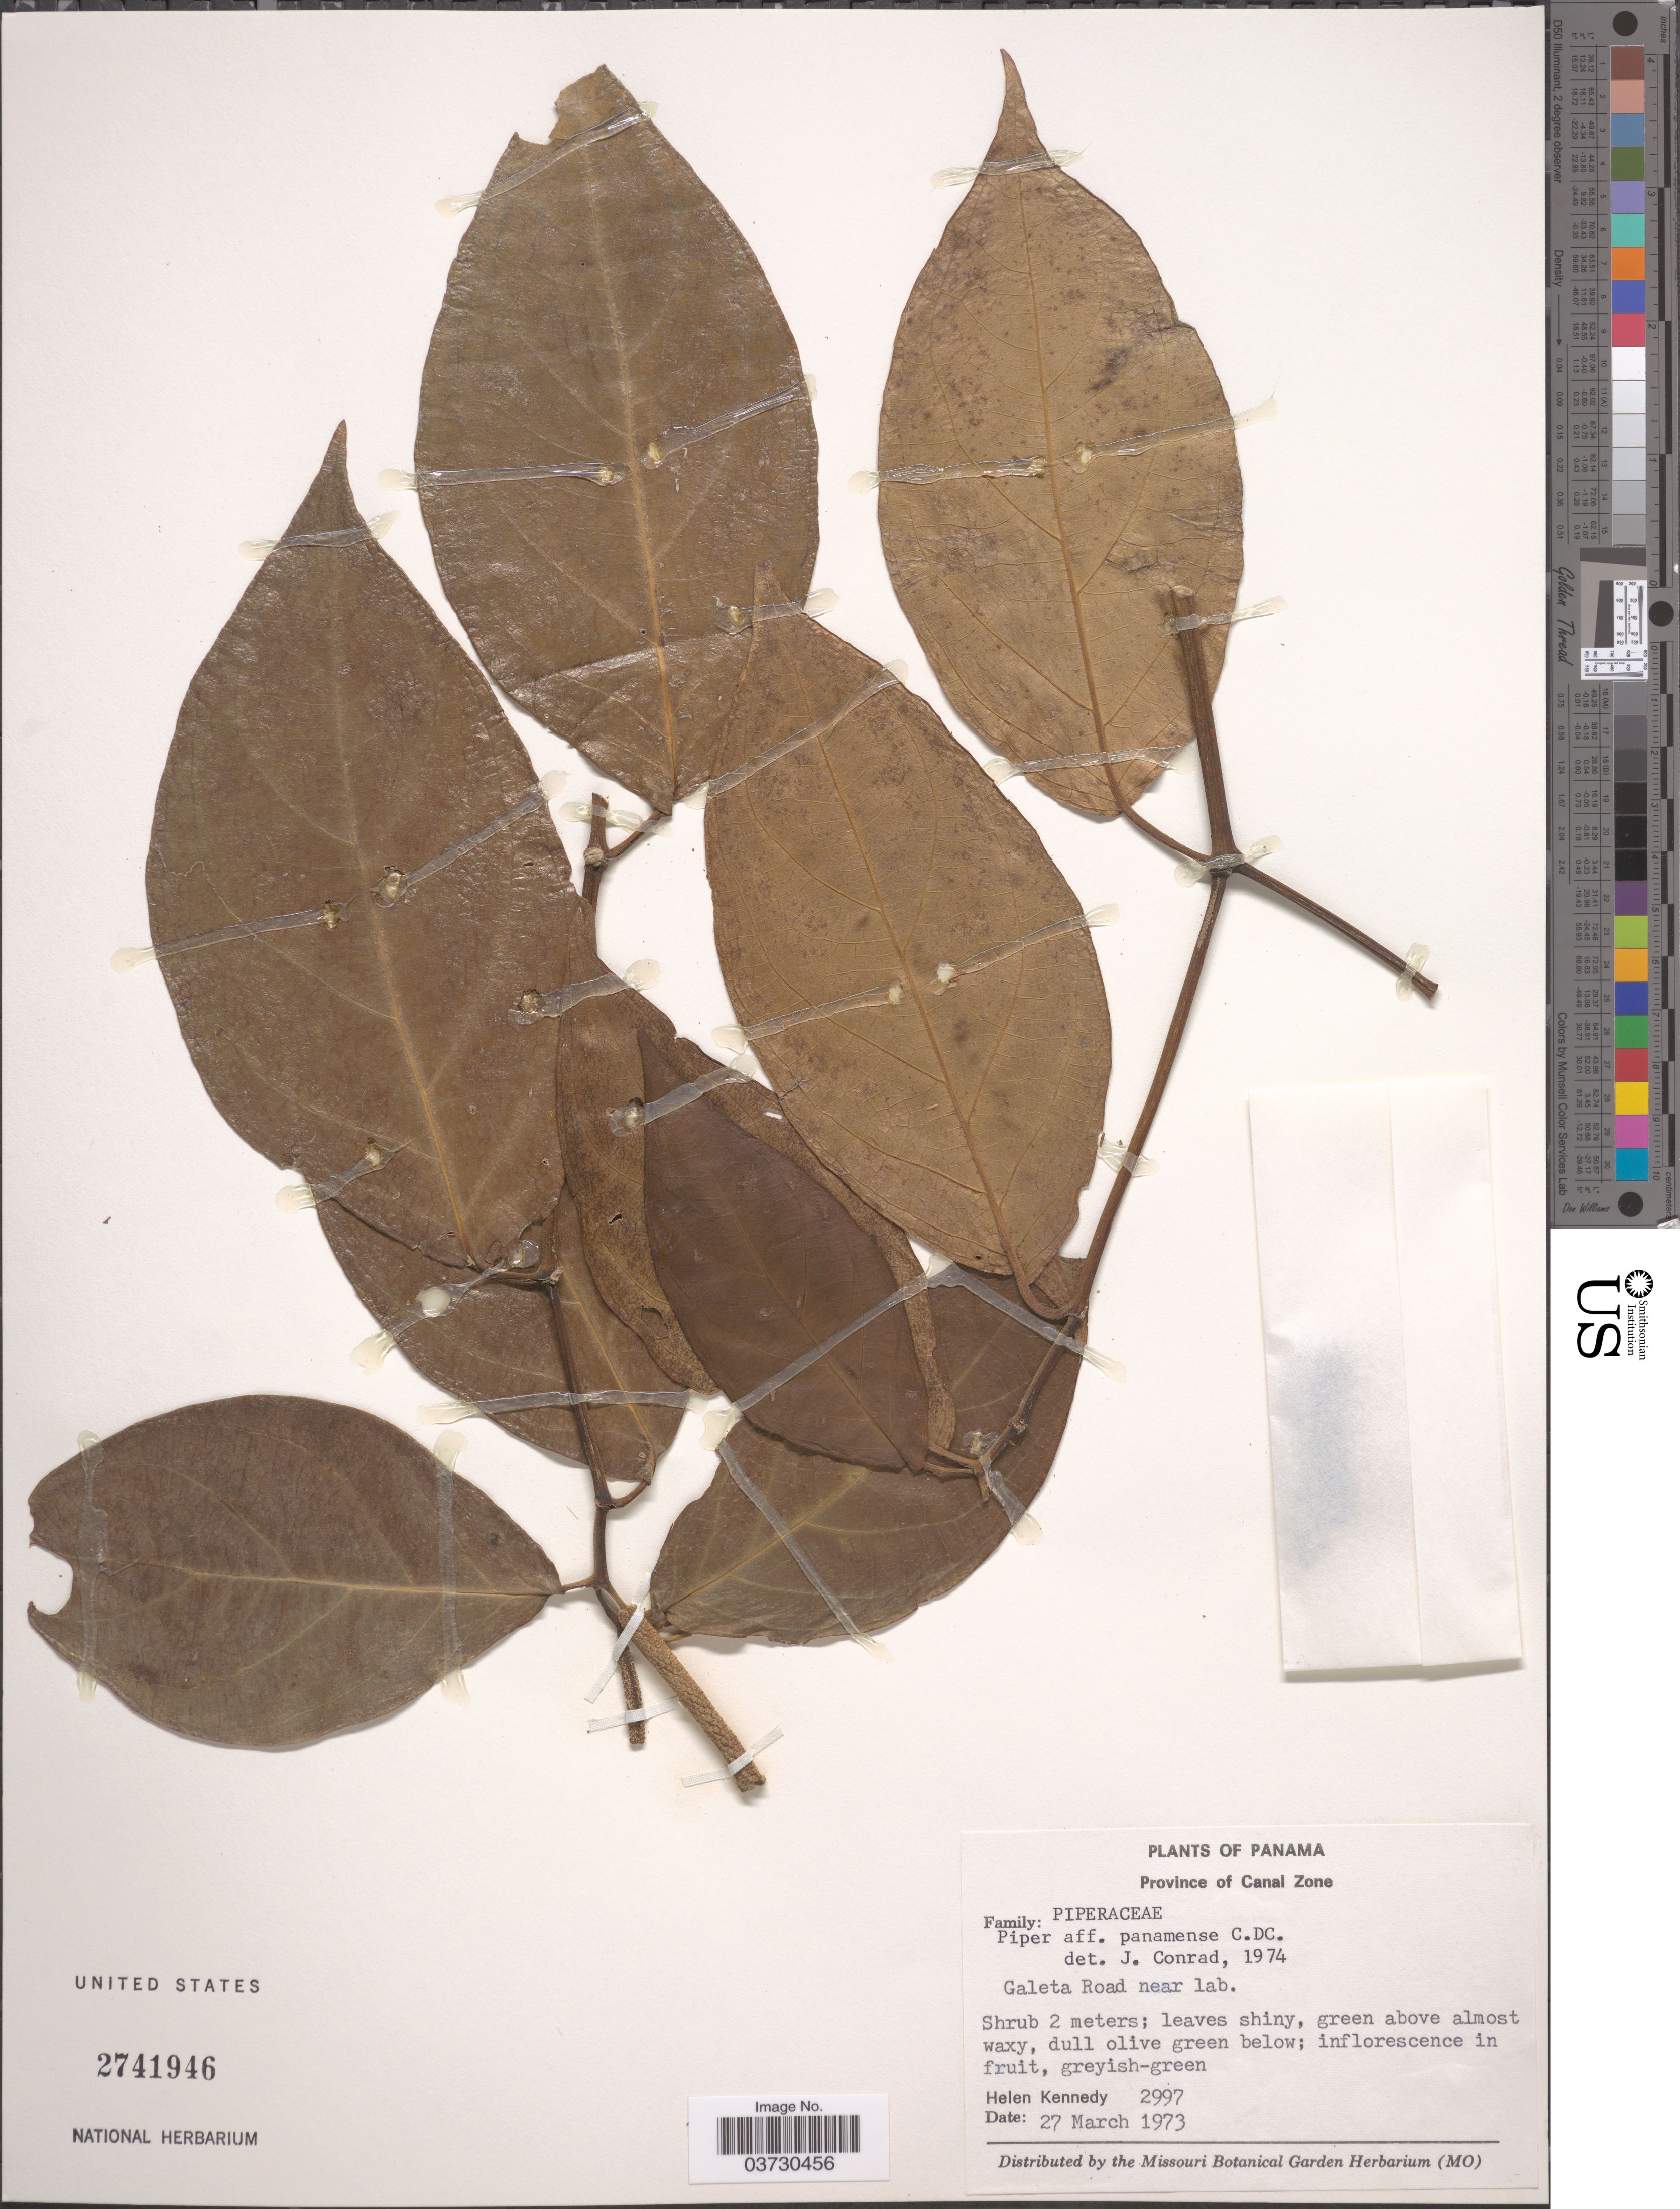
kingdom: Plantae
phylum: Tracheophyta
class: Magnoliopsida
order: Piperales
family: Piperaceae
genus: Piper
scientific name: Piper panamense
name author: C. DC.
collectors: H. Kennedy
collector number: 2997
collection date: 1973-03-27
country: Panama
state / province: Colón / Panamá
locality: Galeta Road near lab.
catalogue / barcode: US 2741946